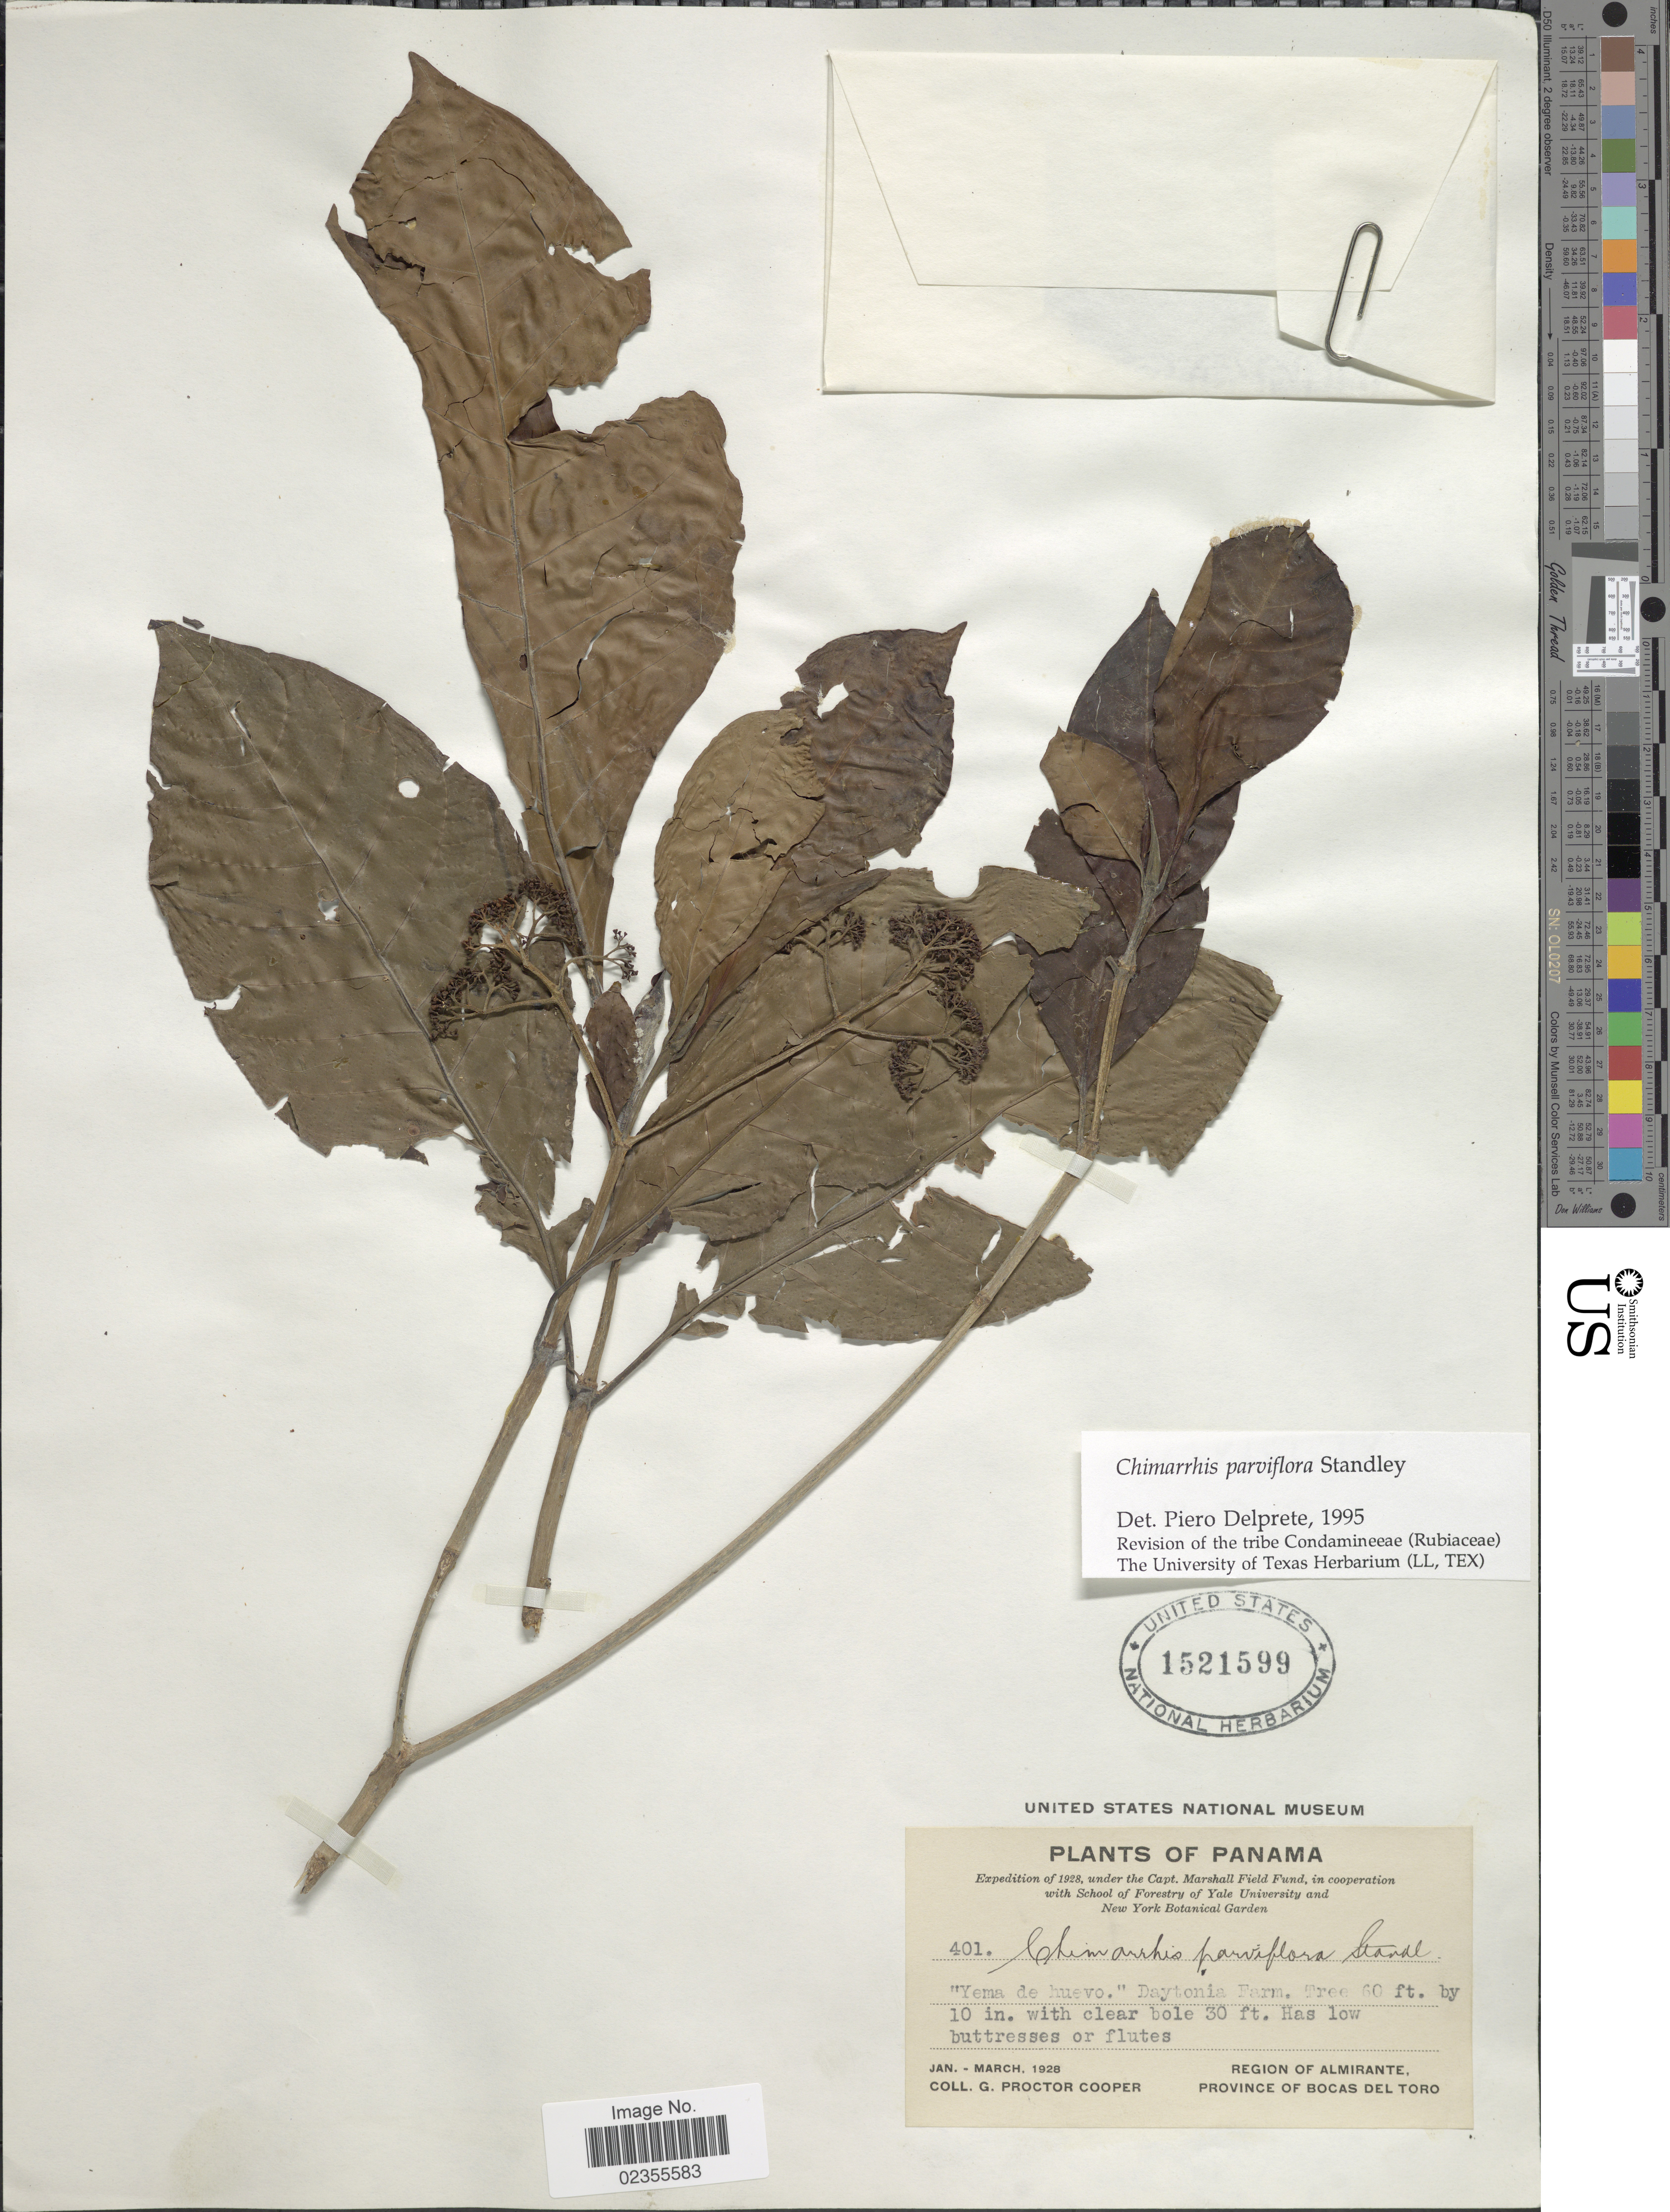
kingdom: Plantae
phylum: Tracheophyta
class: Magnoliopsida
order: Gentianales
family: Rubiaceae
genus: Chimarrhis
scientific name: Chimarrhis parviflora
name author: Standl.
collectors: G. Cooper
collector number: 401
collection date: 1928-01/1928-03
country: Panama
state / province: Bocas del Toro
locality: Region on Almirante. Daytonia Farm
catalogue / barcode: US 1521599